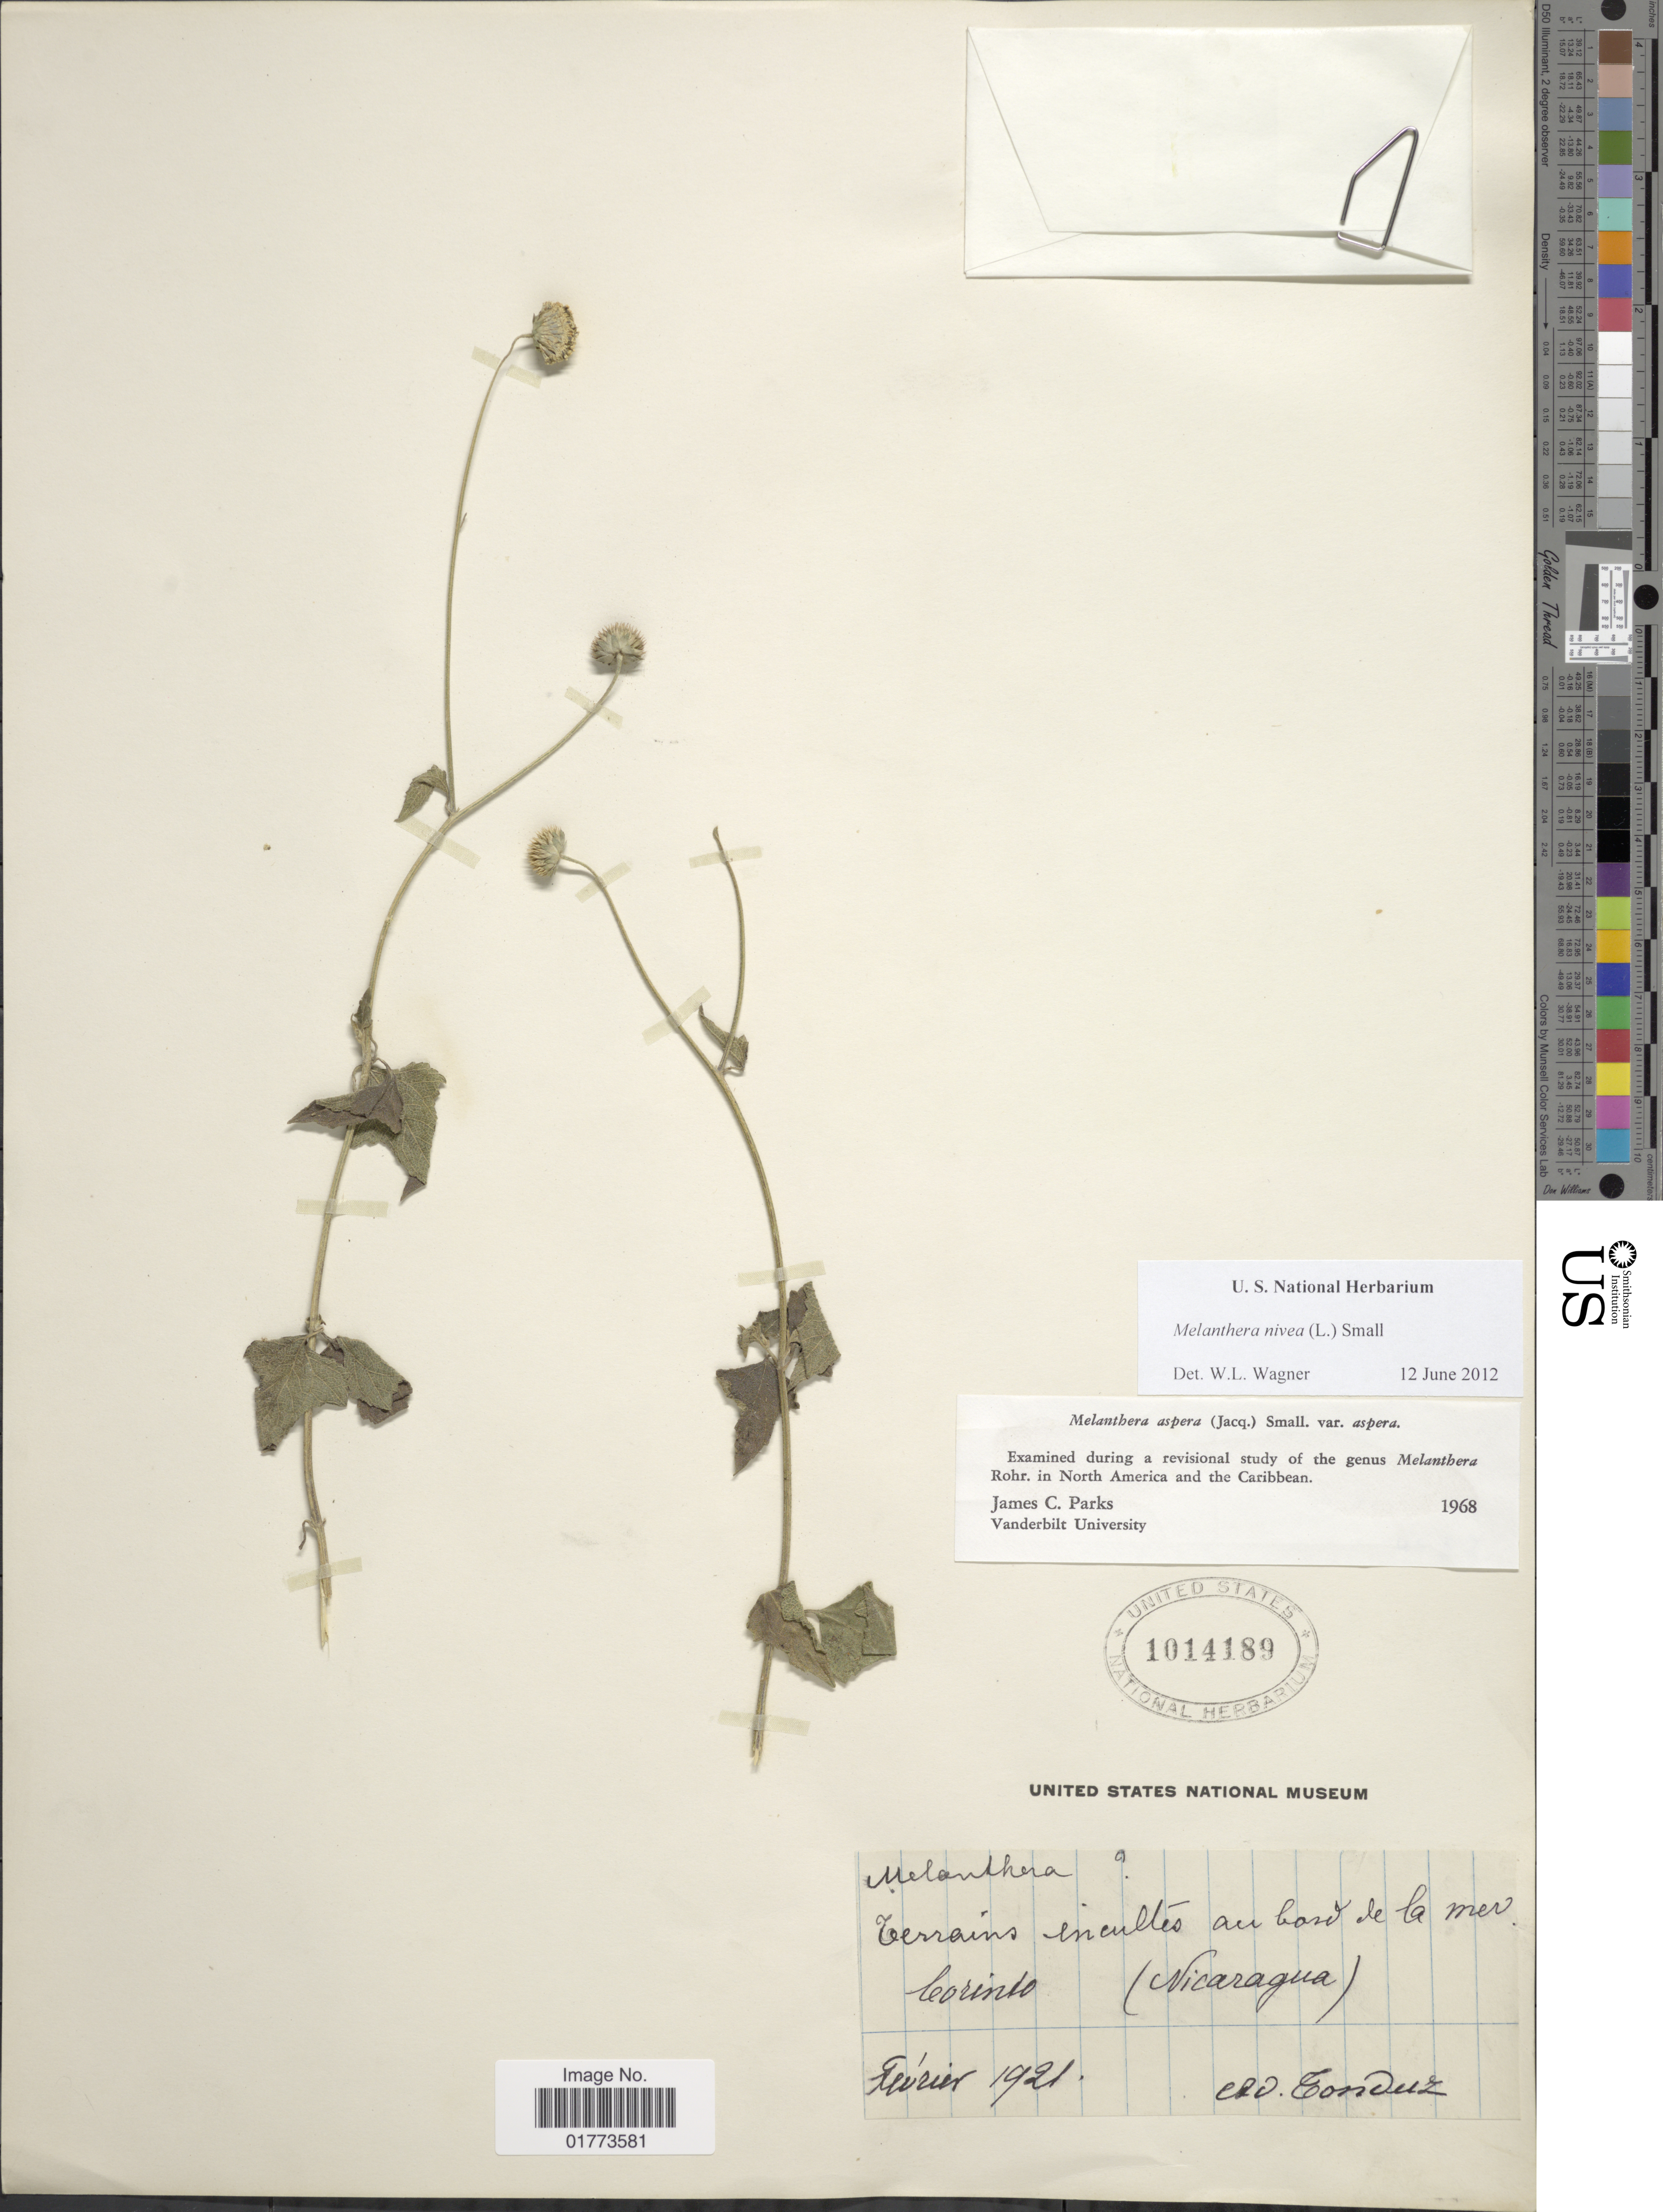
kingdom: Plantae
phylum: Tracheophyta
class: Magnoliopsida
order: Asterales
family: Asteraceae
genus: Melanthera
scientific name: Melanthera nivea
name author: (L.) Small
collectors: A. Tonduz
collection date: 1921-02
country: Nicaragua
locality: Terrains incultes au bord de la mer Corinto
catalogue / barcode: US 1014189